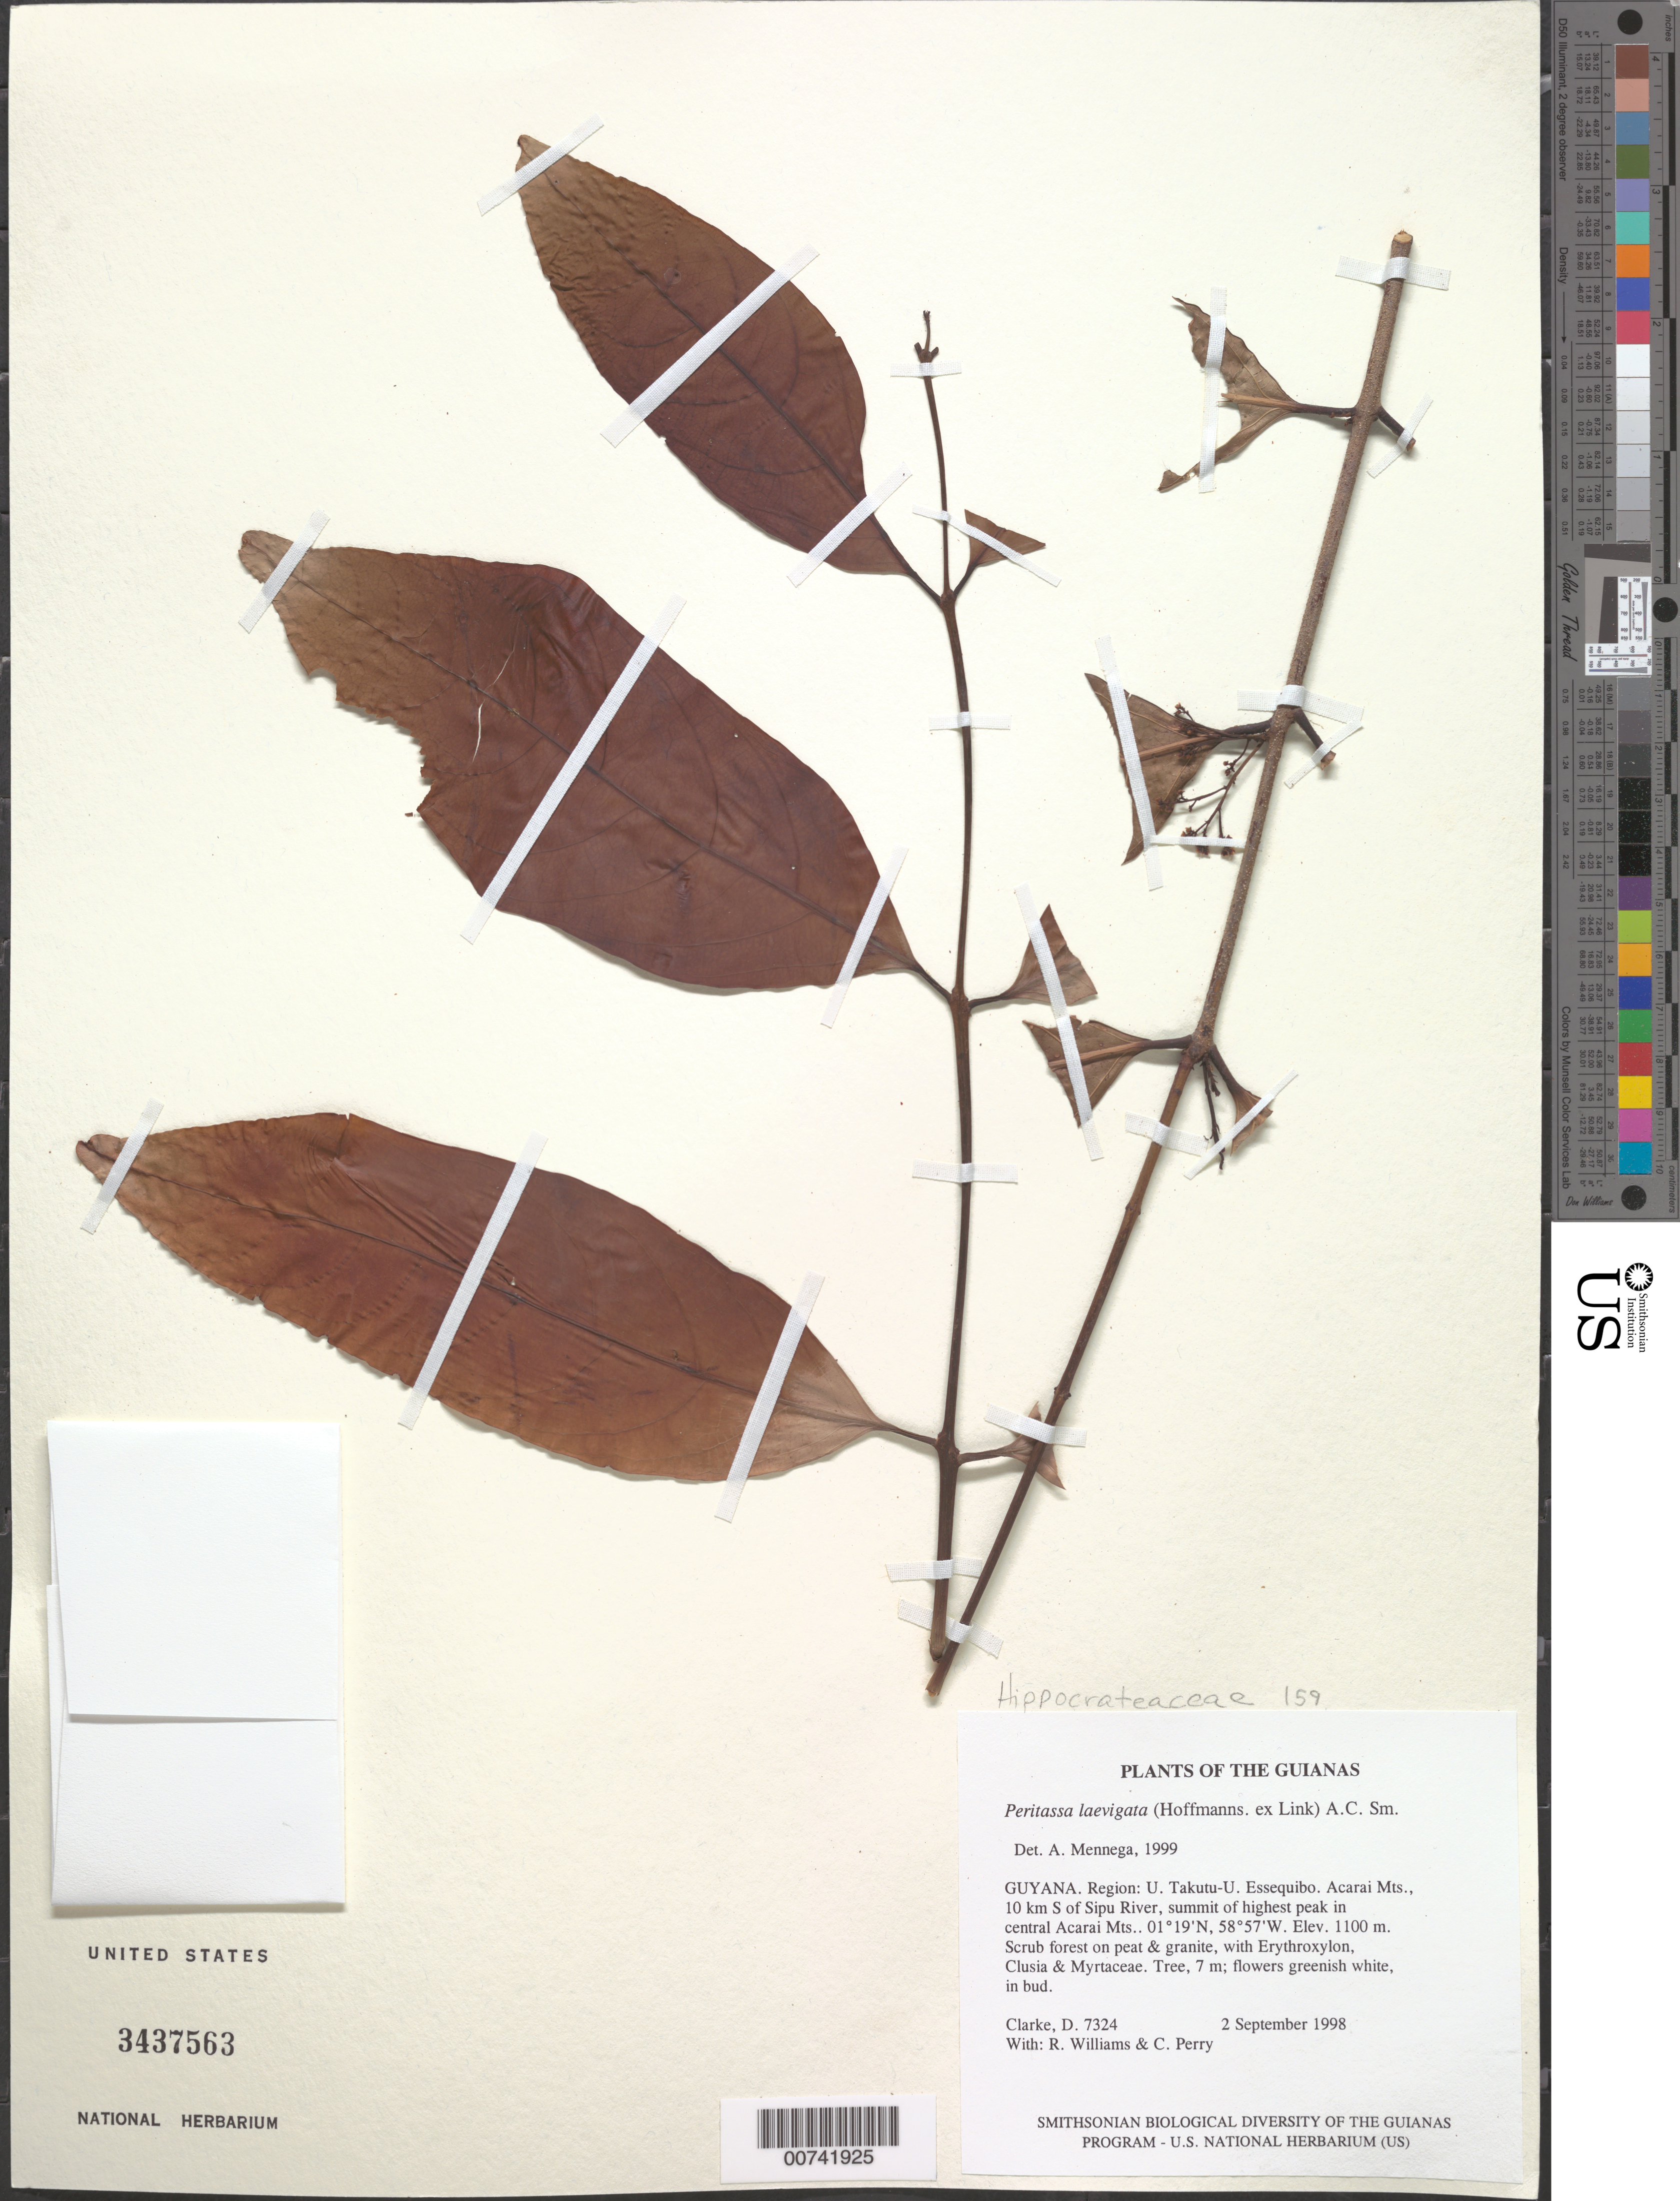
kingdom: Plantae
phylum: Tracheophyta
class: Magnoliopsida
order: Celastrales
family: Celastraceae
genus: Peritassa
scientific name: Peritassa laevigata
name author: (Hoffmanns. ex Link) A.C. Sm.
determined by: Mennega, A. M. W.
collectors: H. D. Clarke, R. Williams & C. Perry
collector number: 7324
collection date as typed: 2 September 1998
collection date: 1998-09-02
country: Guyana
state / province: U. Takutu-U. Essequibo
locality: Acarai Mts., 10 km S. of Sipu River, summit of highest peak in central Acarai Mts.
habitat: Scrub forest on peat & granite, with Erythroxylum, Clusia & Myrtaceae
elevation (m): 1100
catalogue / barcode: US 3437563